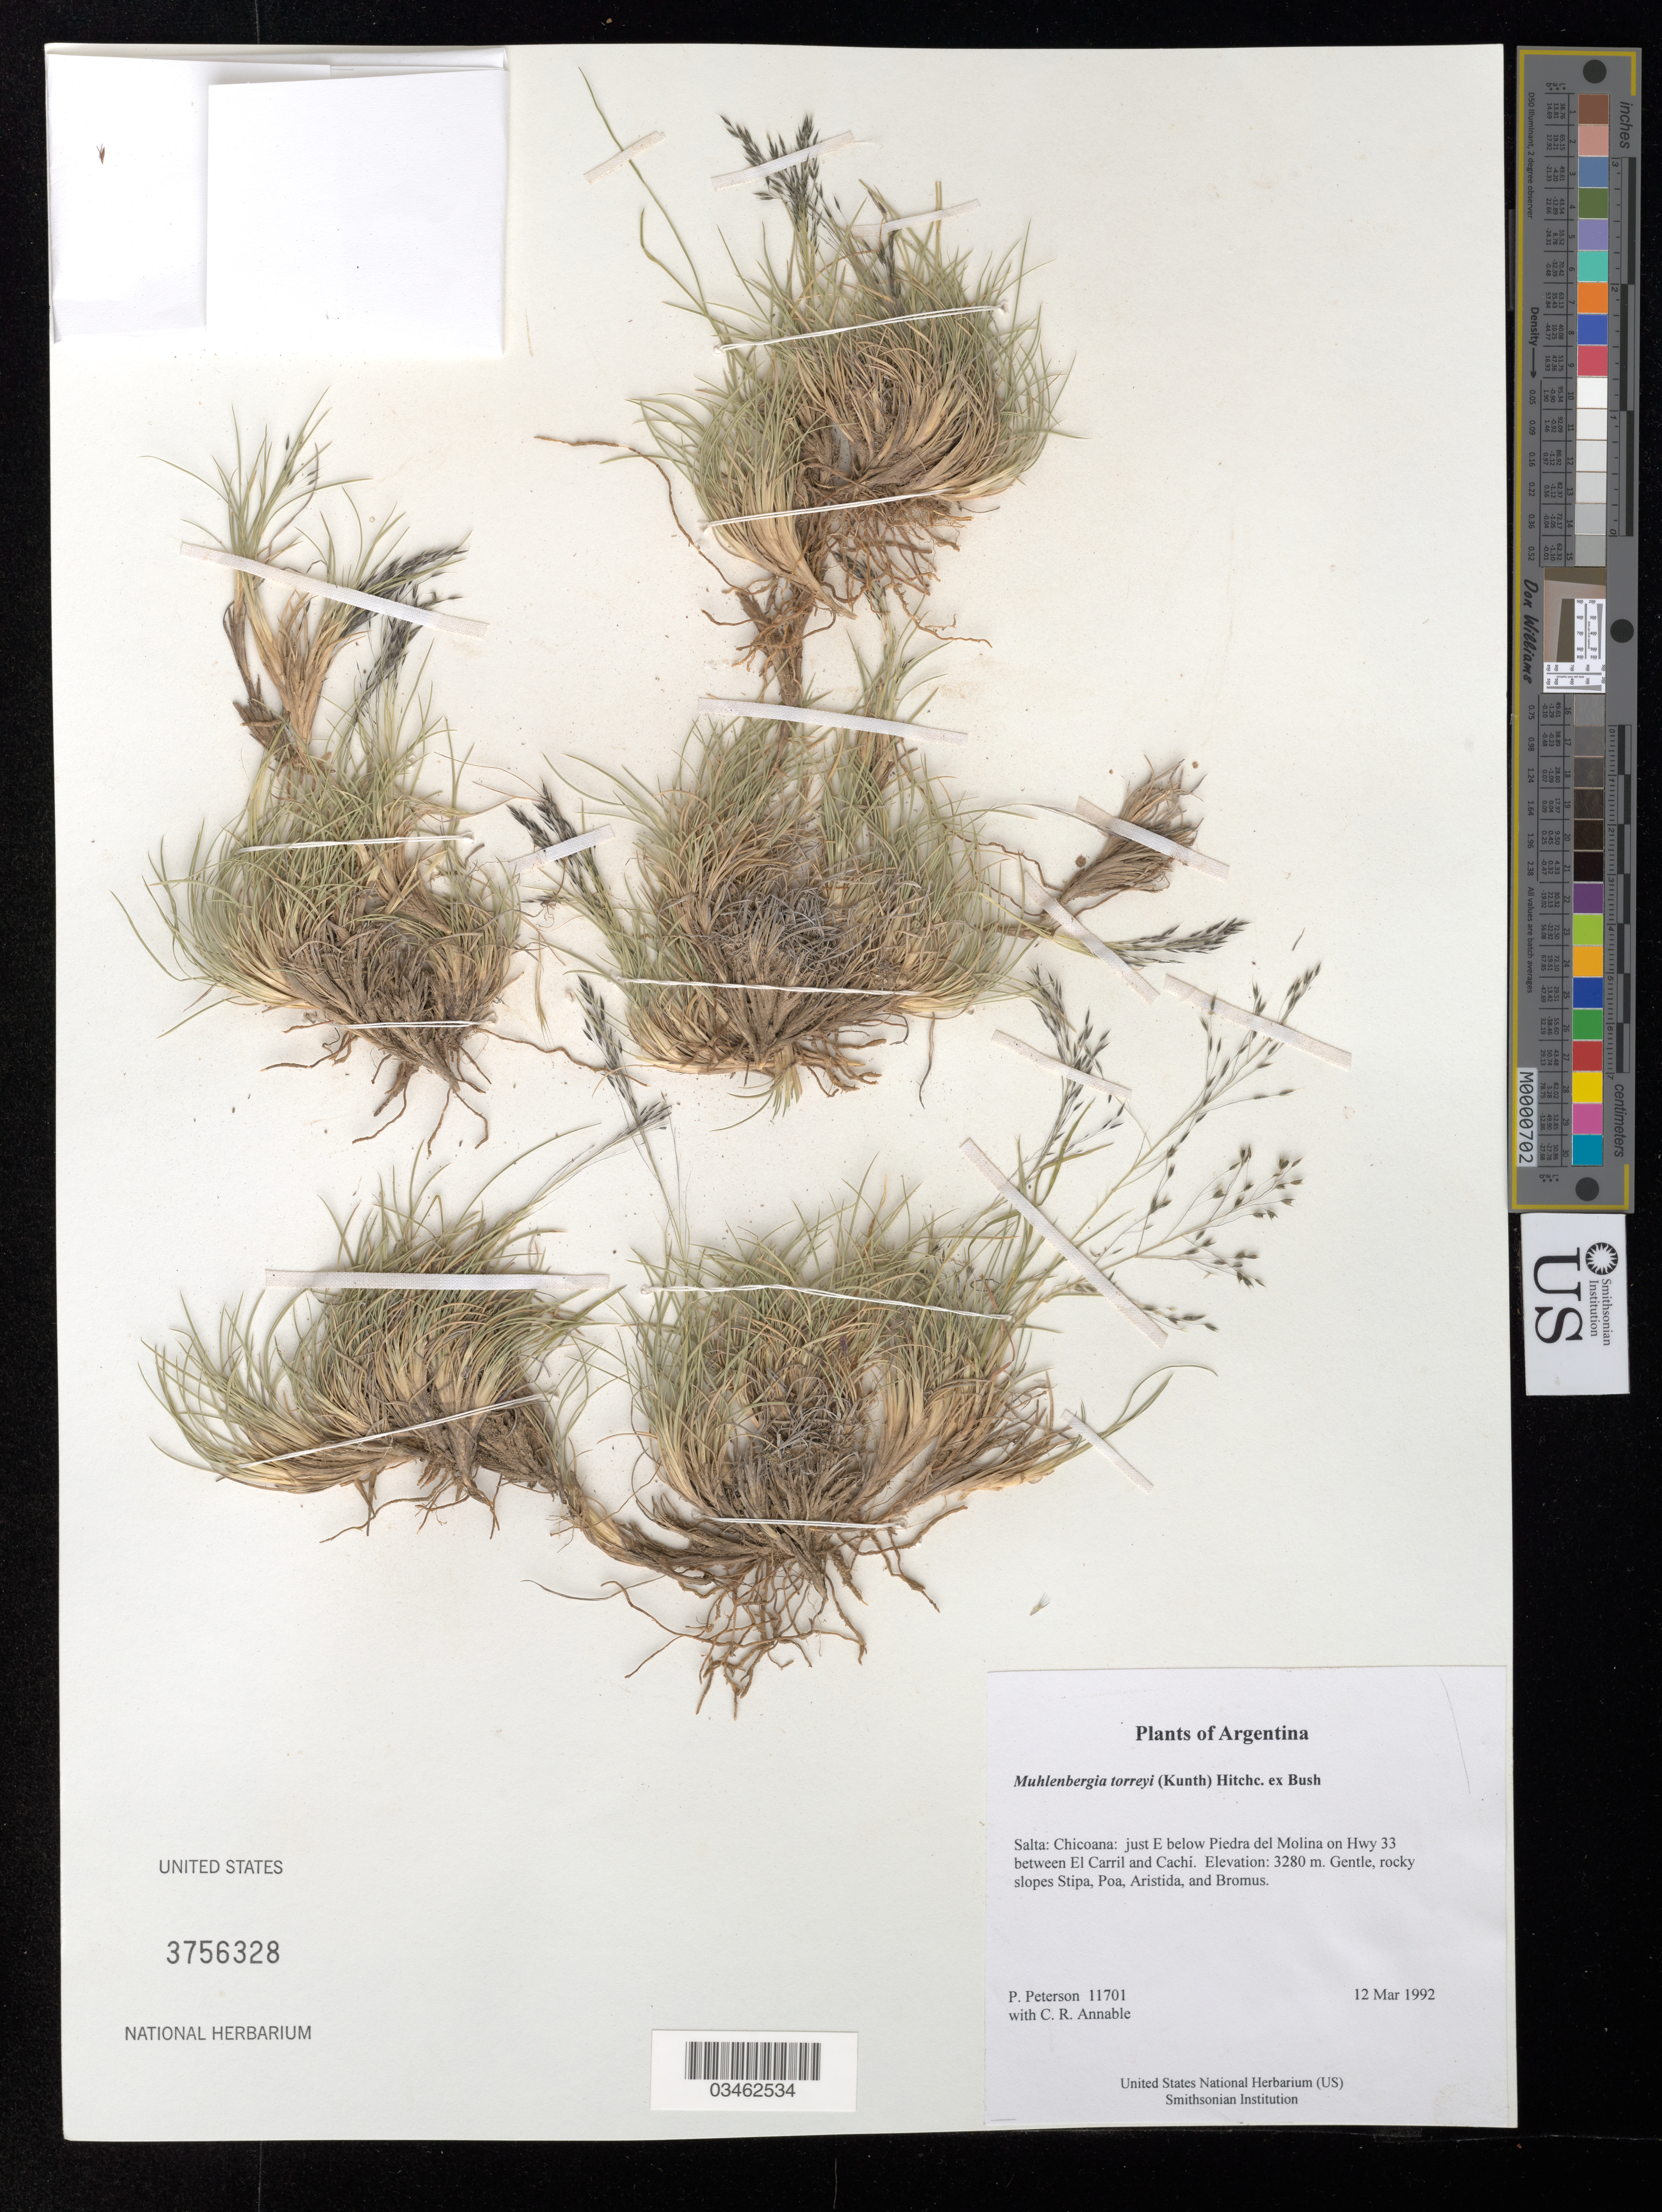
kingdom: Plantae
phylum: Tracheophyta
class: Liliopsida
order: Poales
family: Poaceae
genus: Muhlenbergia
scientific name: Muhlenbergia torreyi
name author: (Kunth) Hitchc. ex Bush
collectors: P. M. Peterson & C. R. Annable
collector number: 11701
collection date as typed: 12 Mar 1992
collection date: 1992-03-12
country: Argentina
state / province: Salta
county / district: Chicoana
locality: just E below Piedra del Molina on Hwy 33 between El Carril and Cachi.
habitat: Gentle, rocky slopes Stipa, Poa, Aristida, and Bromus.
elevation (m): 3280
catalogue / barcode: US 3756328